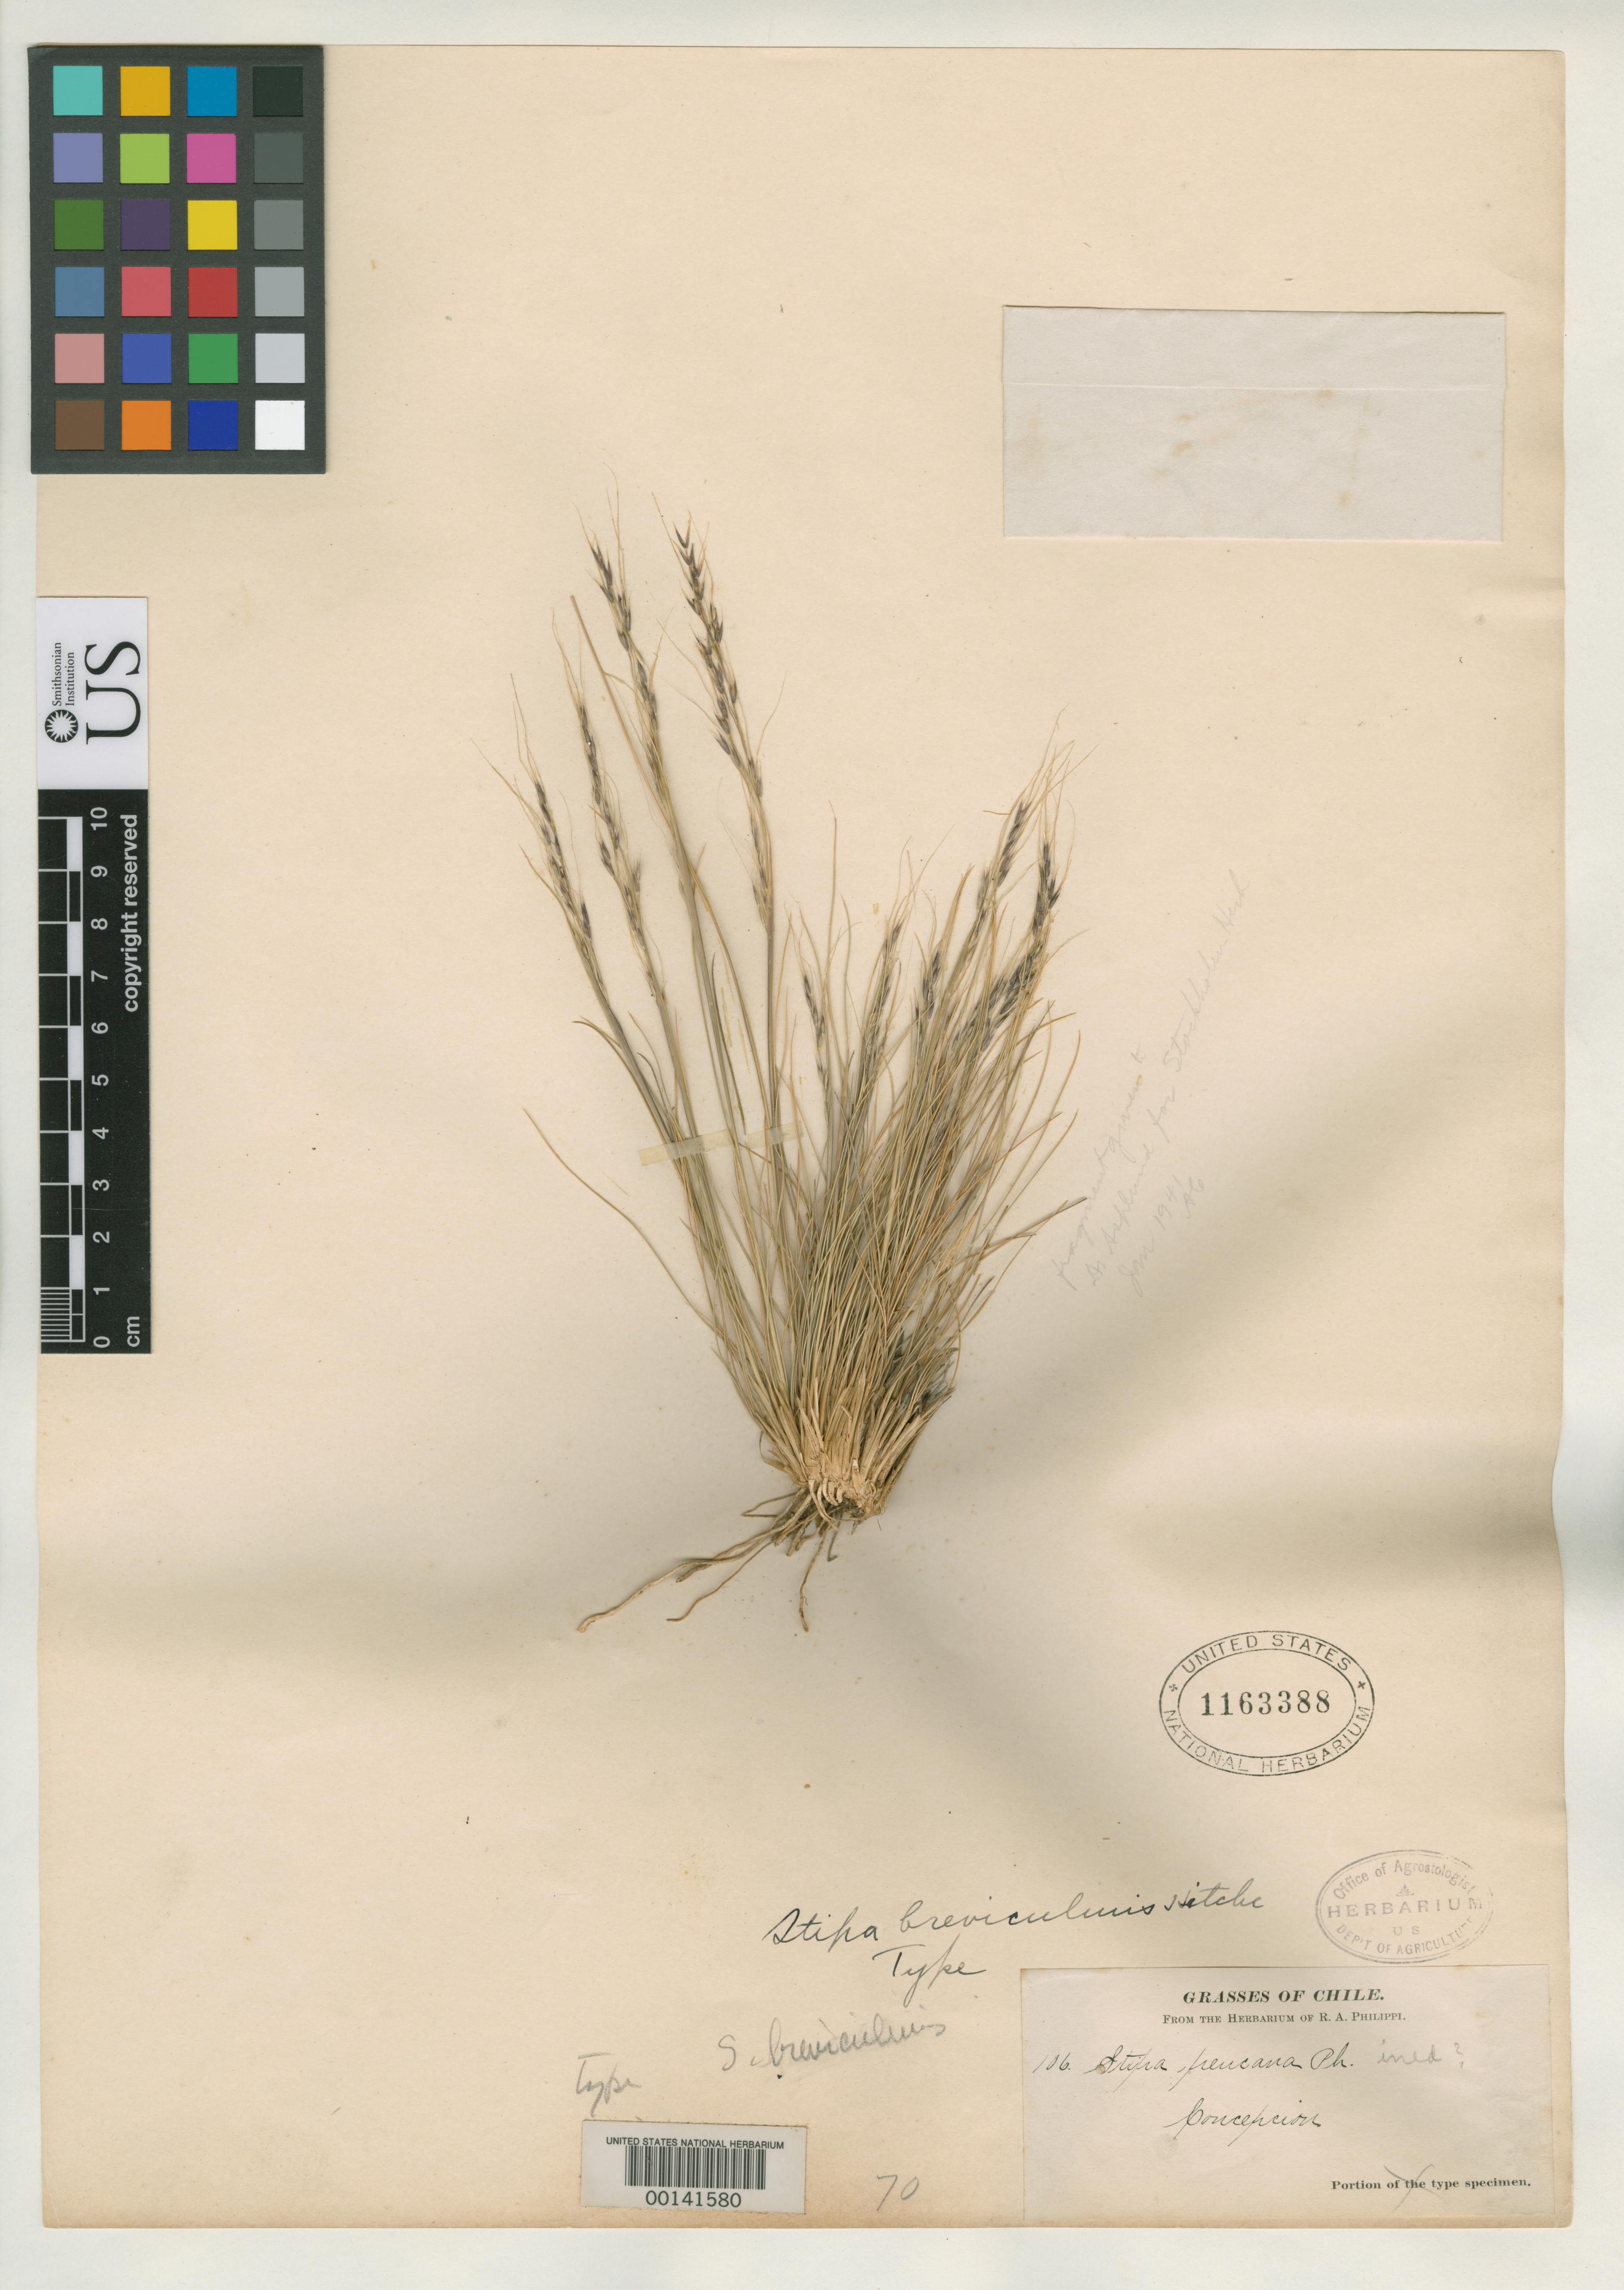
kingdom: Plantae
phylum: Tracheophyta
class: Liliopsida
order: Poales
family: Poaceae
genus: Stipa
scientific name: Stipa breviculmis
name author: Hitchc.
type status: Holotype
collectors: R. A. Philippi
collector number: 106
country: Chile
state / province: Bio-Bío (VIII)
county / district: Concepción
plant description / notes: Lectotypified (unnecessarily) by Cialdella et al. 2013 (Darwiniana, n.s. 1(1): 118); protologue explicitly cites US 1163388 (by USNH sheet number) as the type.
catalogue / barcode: US 1163388